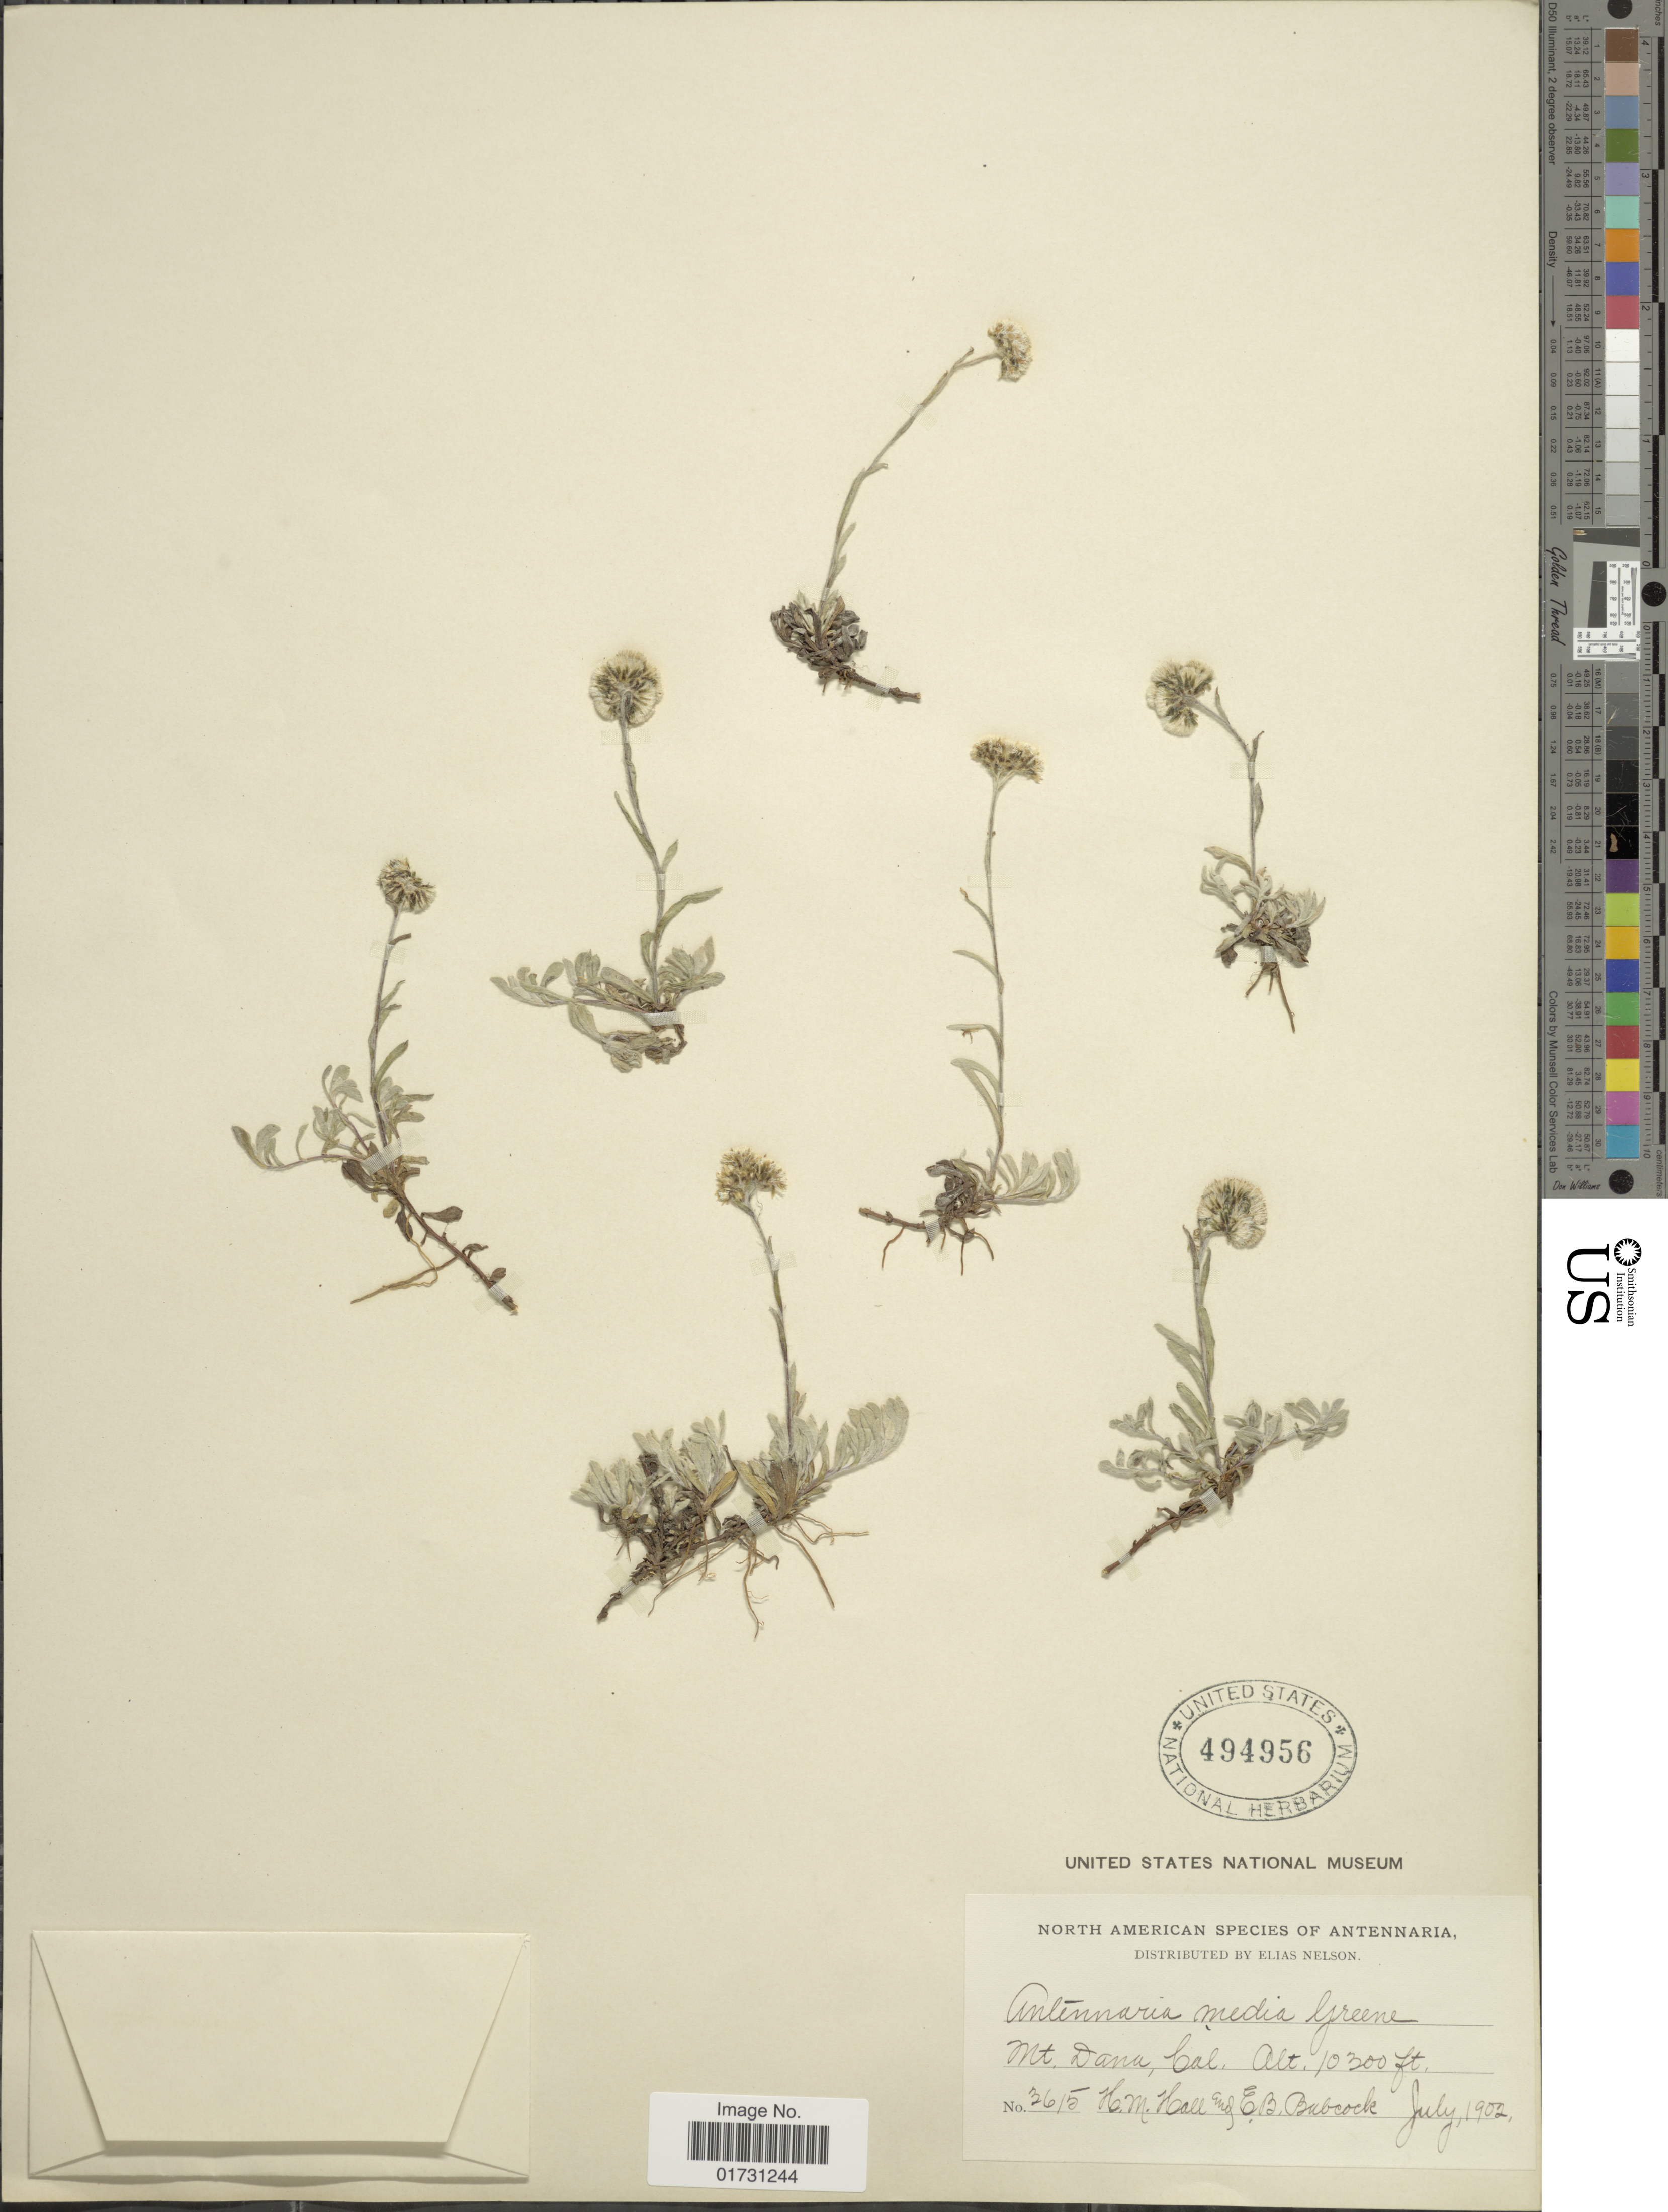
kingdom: Plantae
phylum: Tracheophyta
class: Magnoliopsida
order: Asterales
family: Asteraceae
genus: Antennaria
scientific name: Antennaria media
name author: Greene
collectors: H. M. Hall & E. B. Babcock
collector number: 3615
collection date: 1902-07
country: United States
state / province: California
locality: Mt. Dana, Cal.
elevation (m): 3139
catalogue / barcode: US 494956